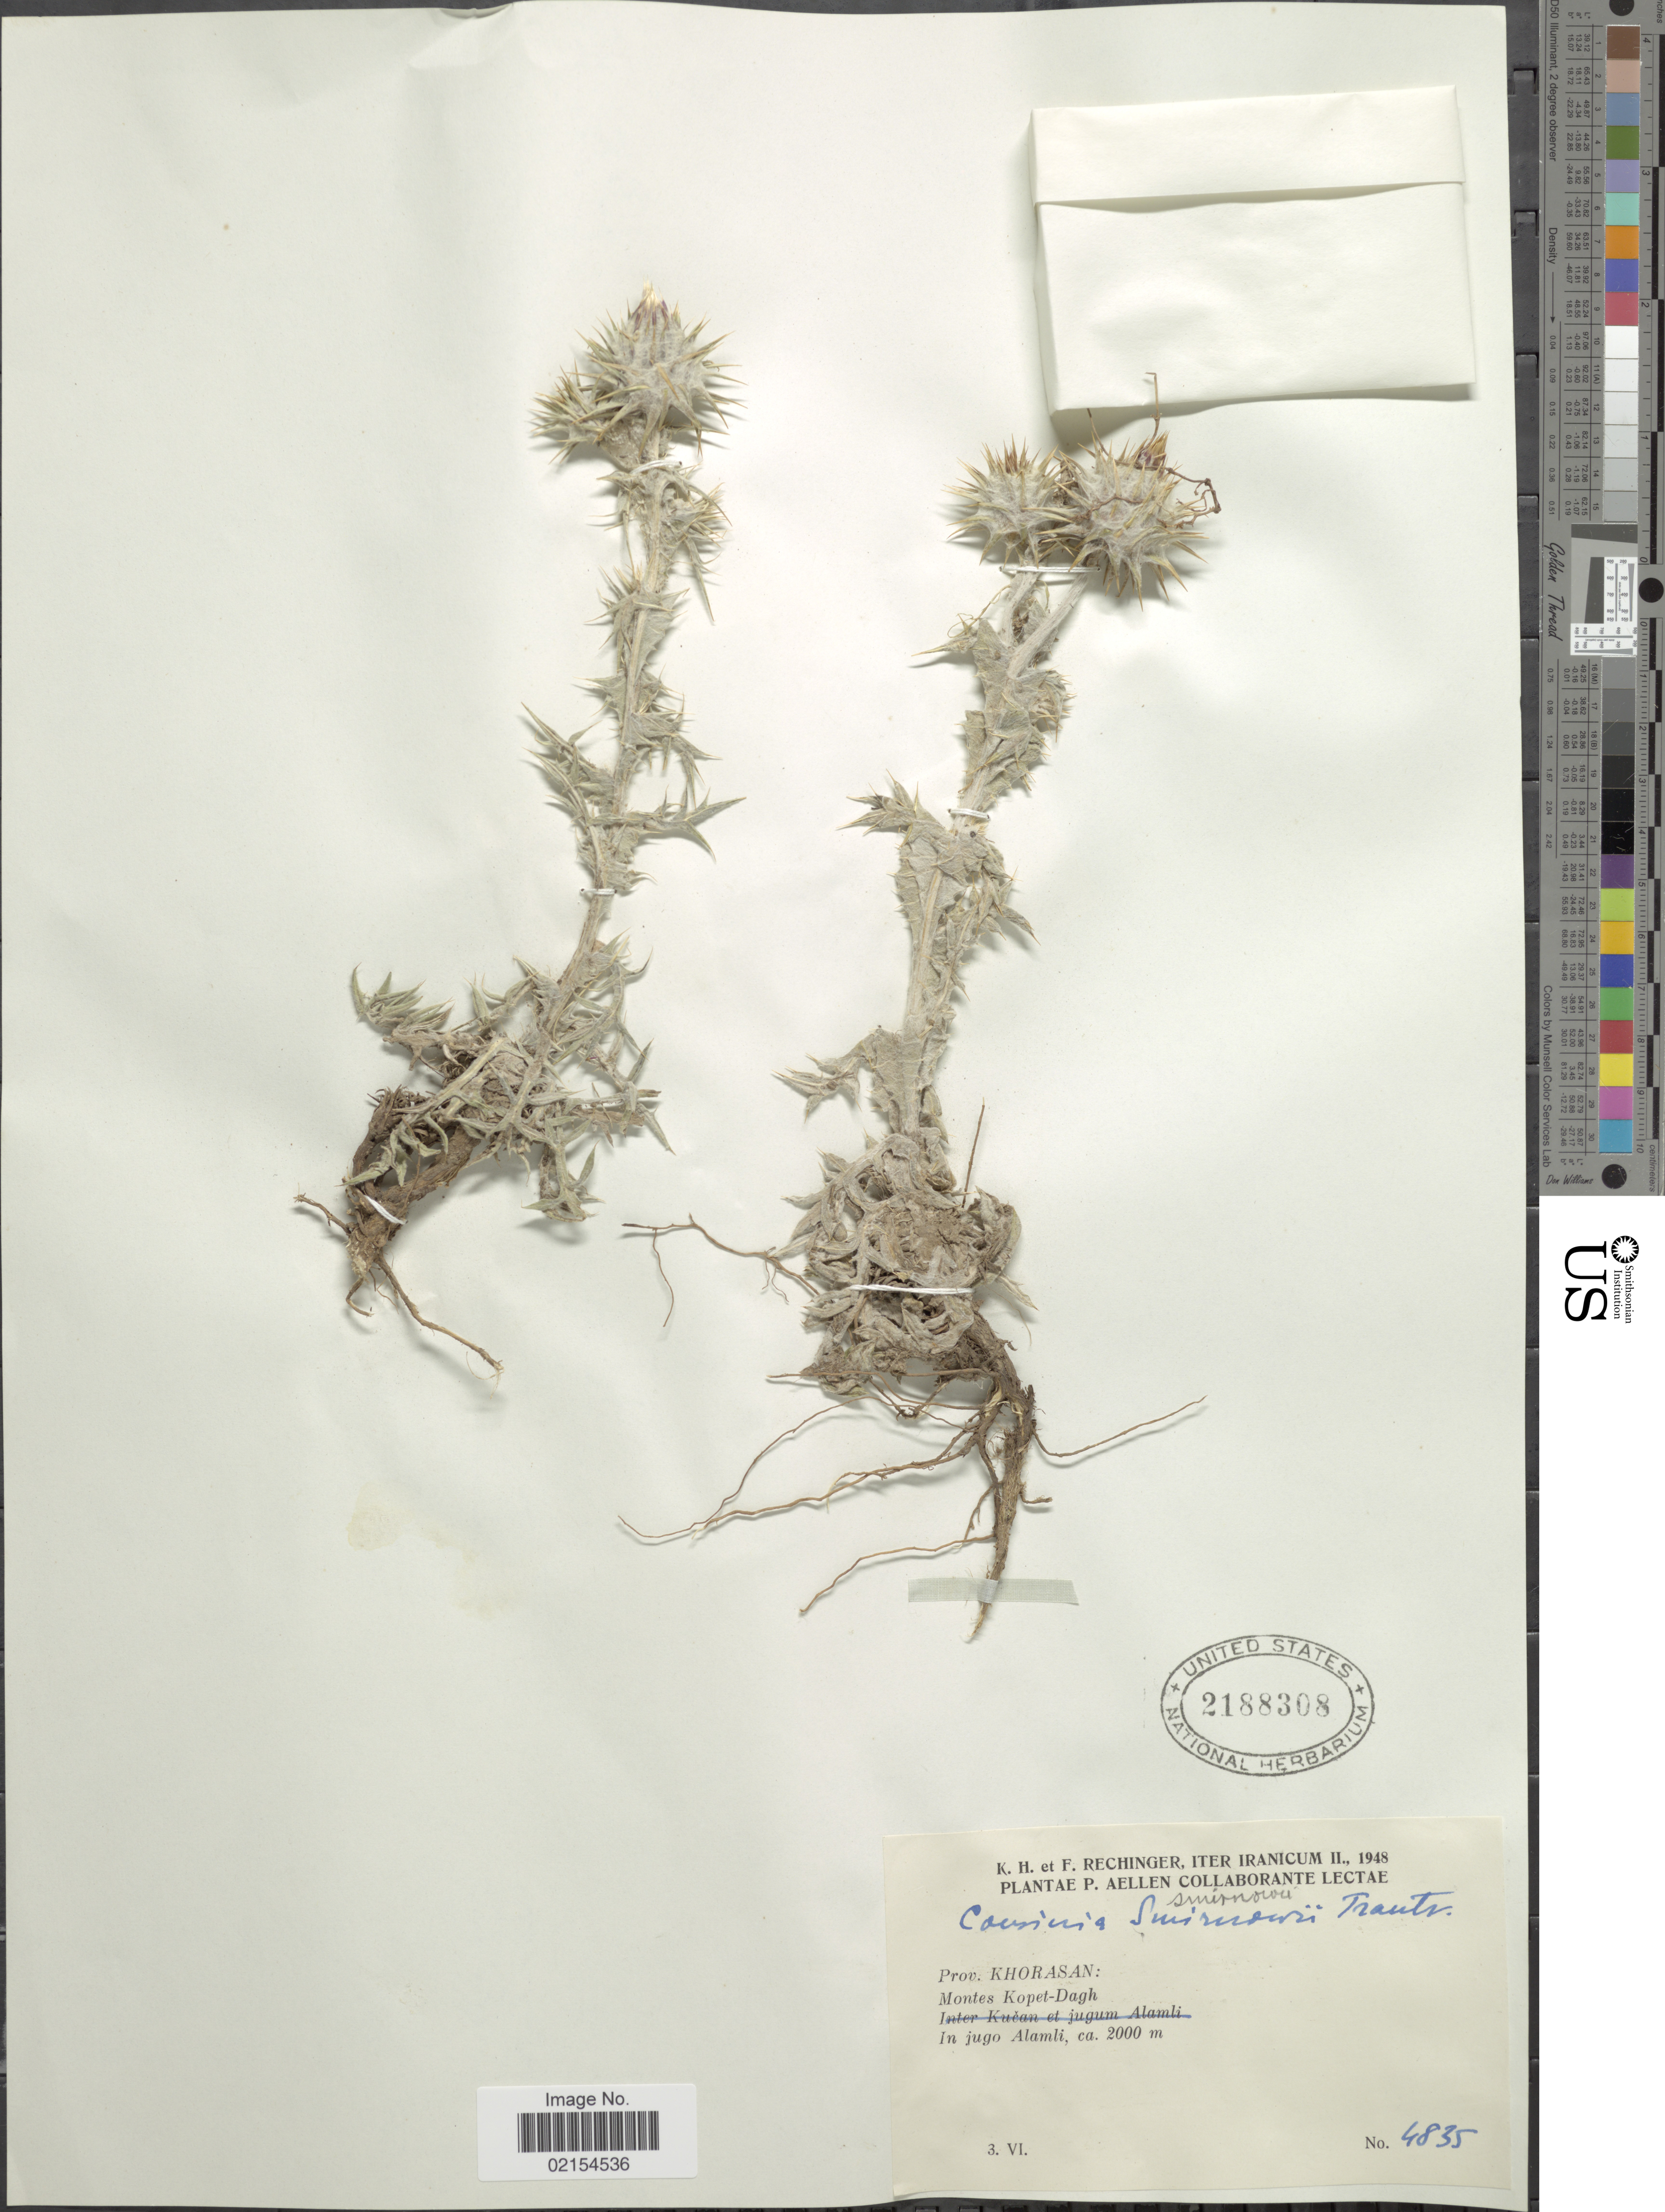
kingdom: Plantae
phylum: Tracheophyta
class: Magnoliopsida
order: Asterales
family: Asteraceae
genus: Cousinia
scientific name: Cousinia smirnowii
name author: Trautv.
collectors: K. H. Rechinger & F. Rechinger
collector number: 4835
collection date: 1948-06-03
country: Iran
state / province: Khorasan [obsolete]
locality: Iter Iranicum, Prov. Khorasan: Montes Kopet-Dagh, in jugo Alamli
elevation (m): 2000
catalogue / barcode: US 2188308